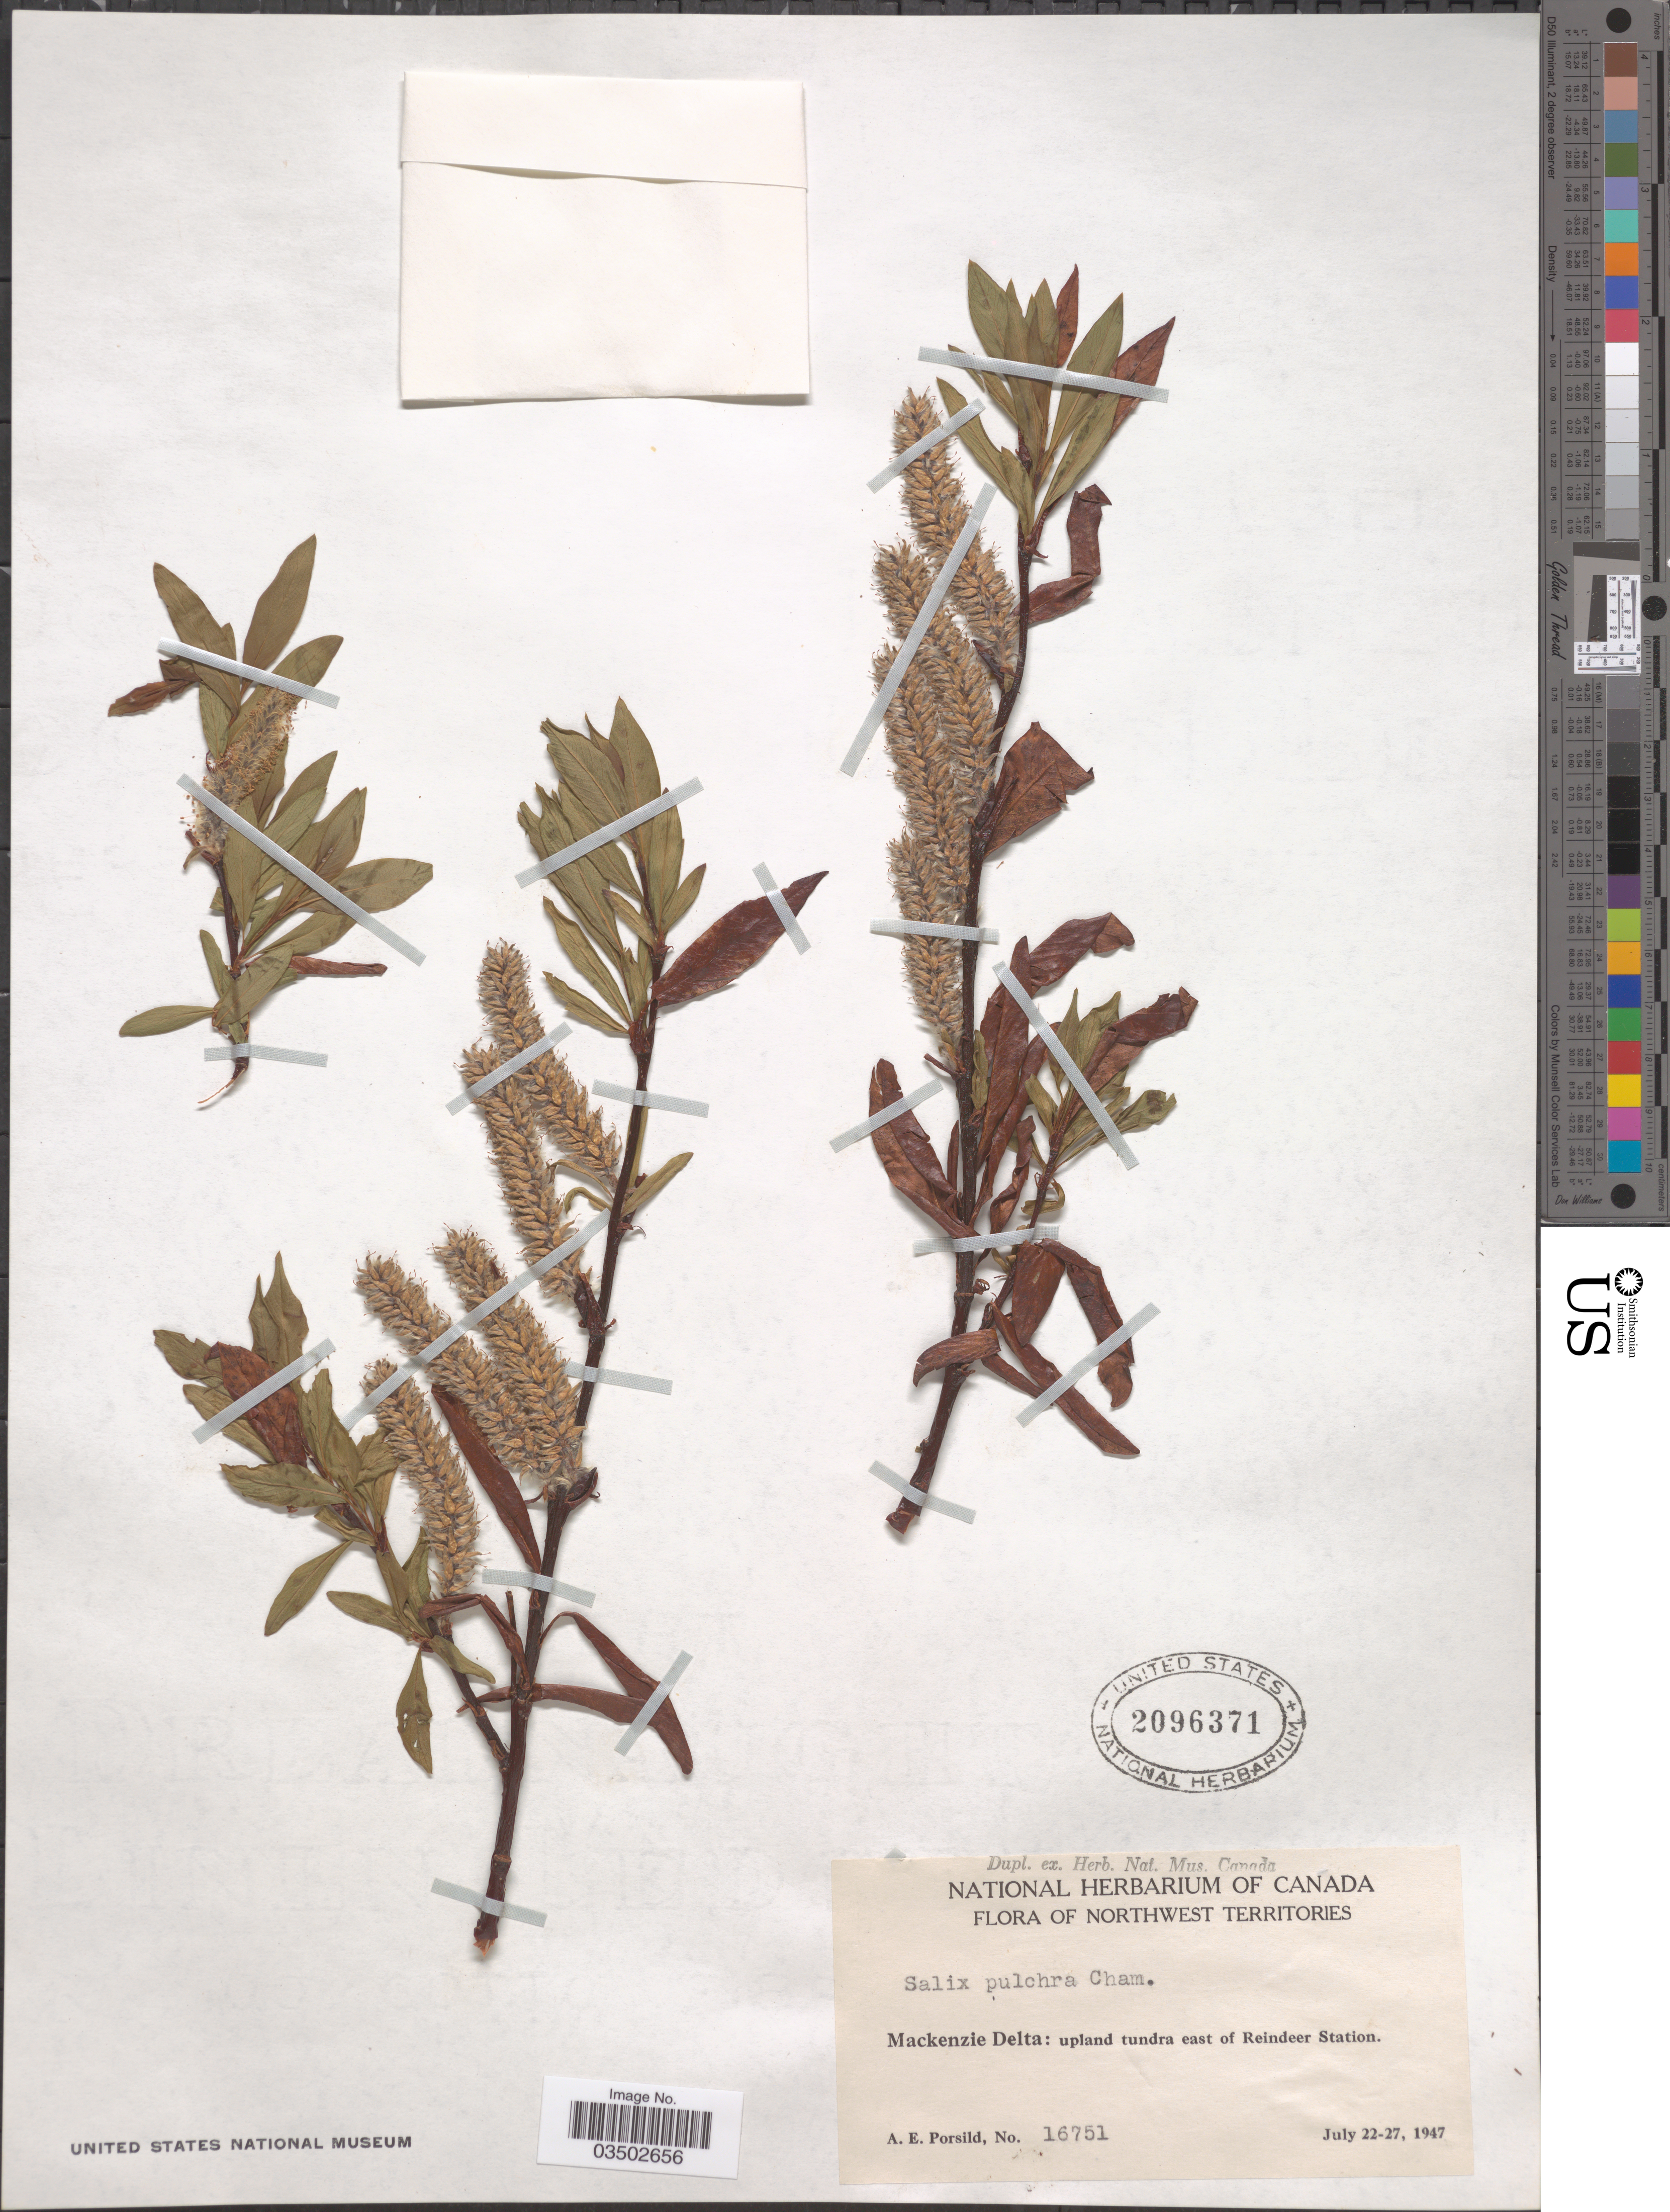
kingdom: Plantae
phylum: Tracheophyta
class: Magnoliopsida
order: Malpighiales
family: Salicaceae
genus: Salix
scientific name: Salix pulchra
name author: Cham.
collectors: A. E. Porsild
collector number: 16751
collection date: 1947-07-22/1947-07-27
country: Canada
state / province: Northwest Territories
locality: Mackenzie Delta: upland tundra east of Reindeer Station.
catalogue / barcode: US 2096371